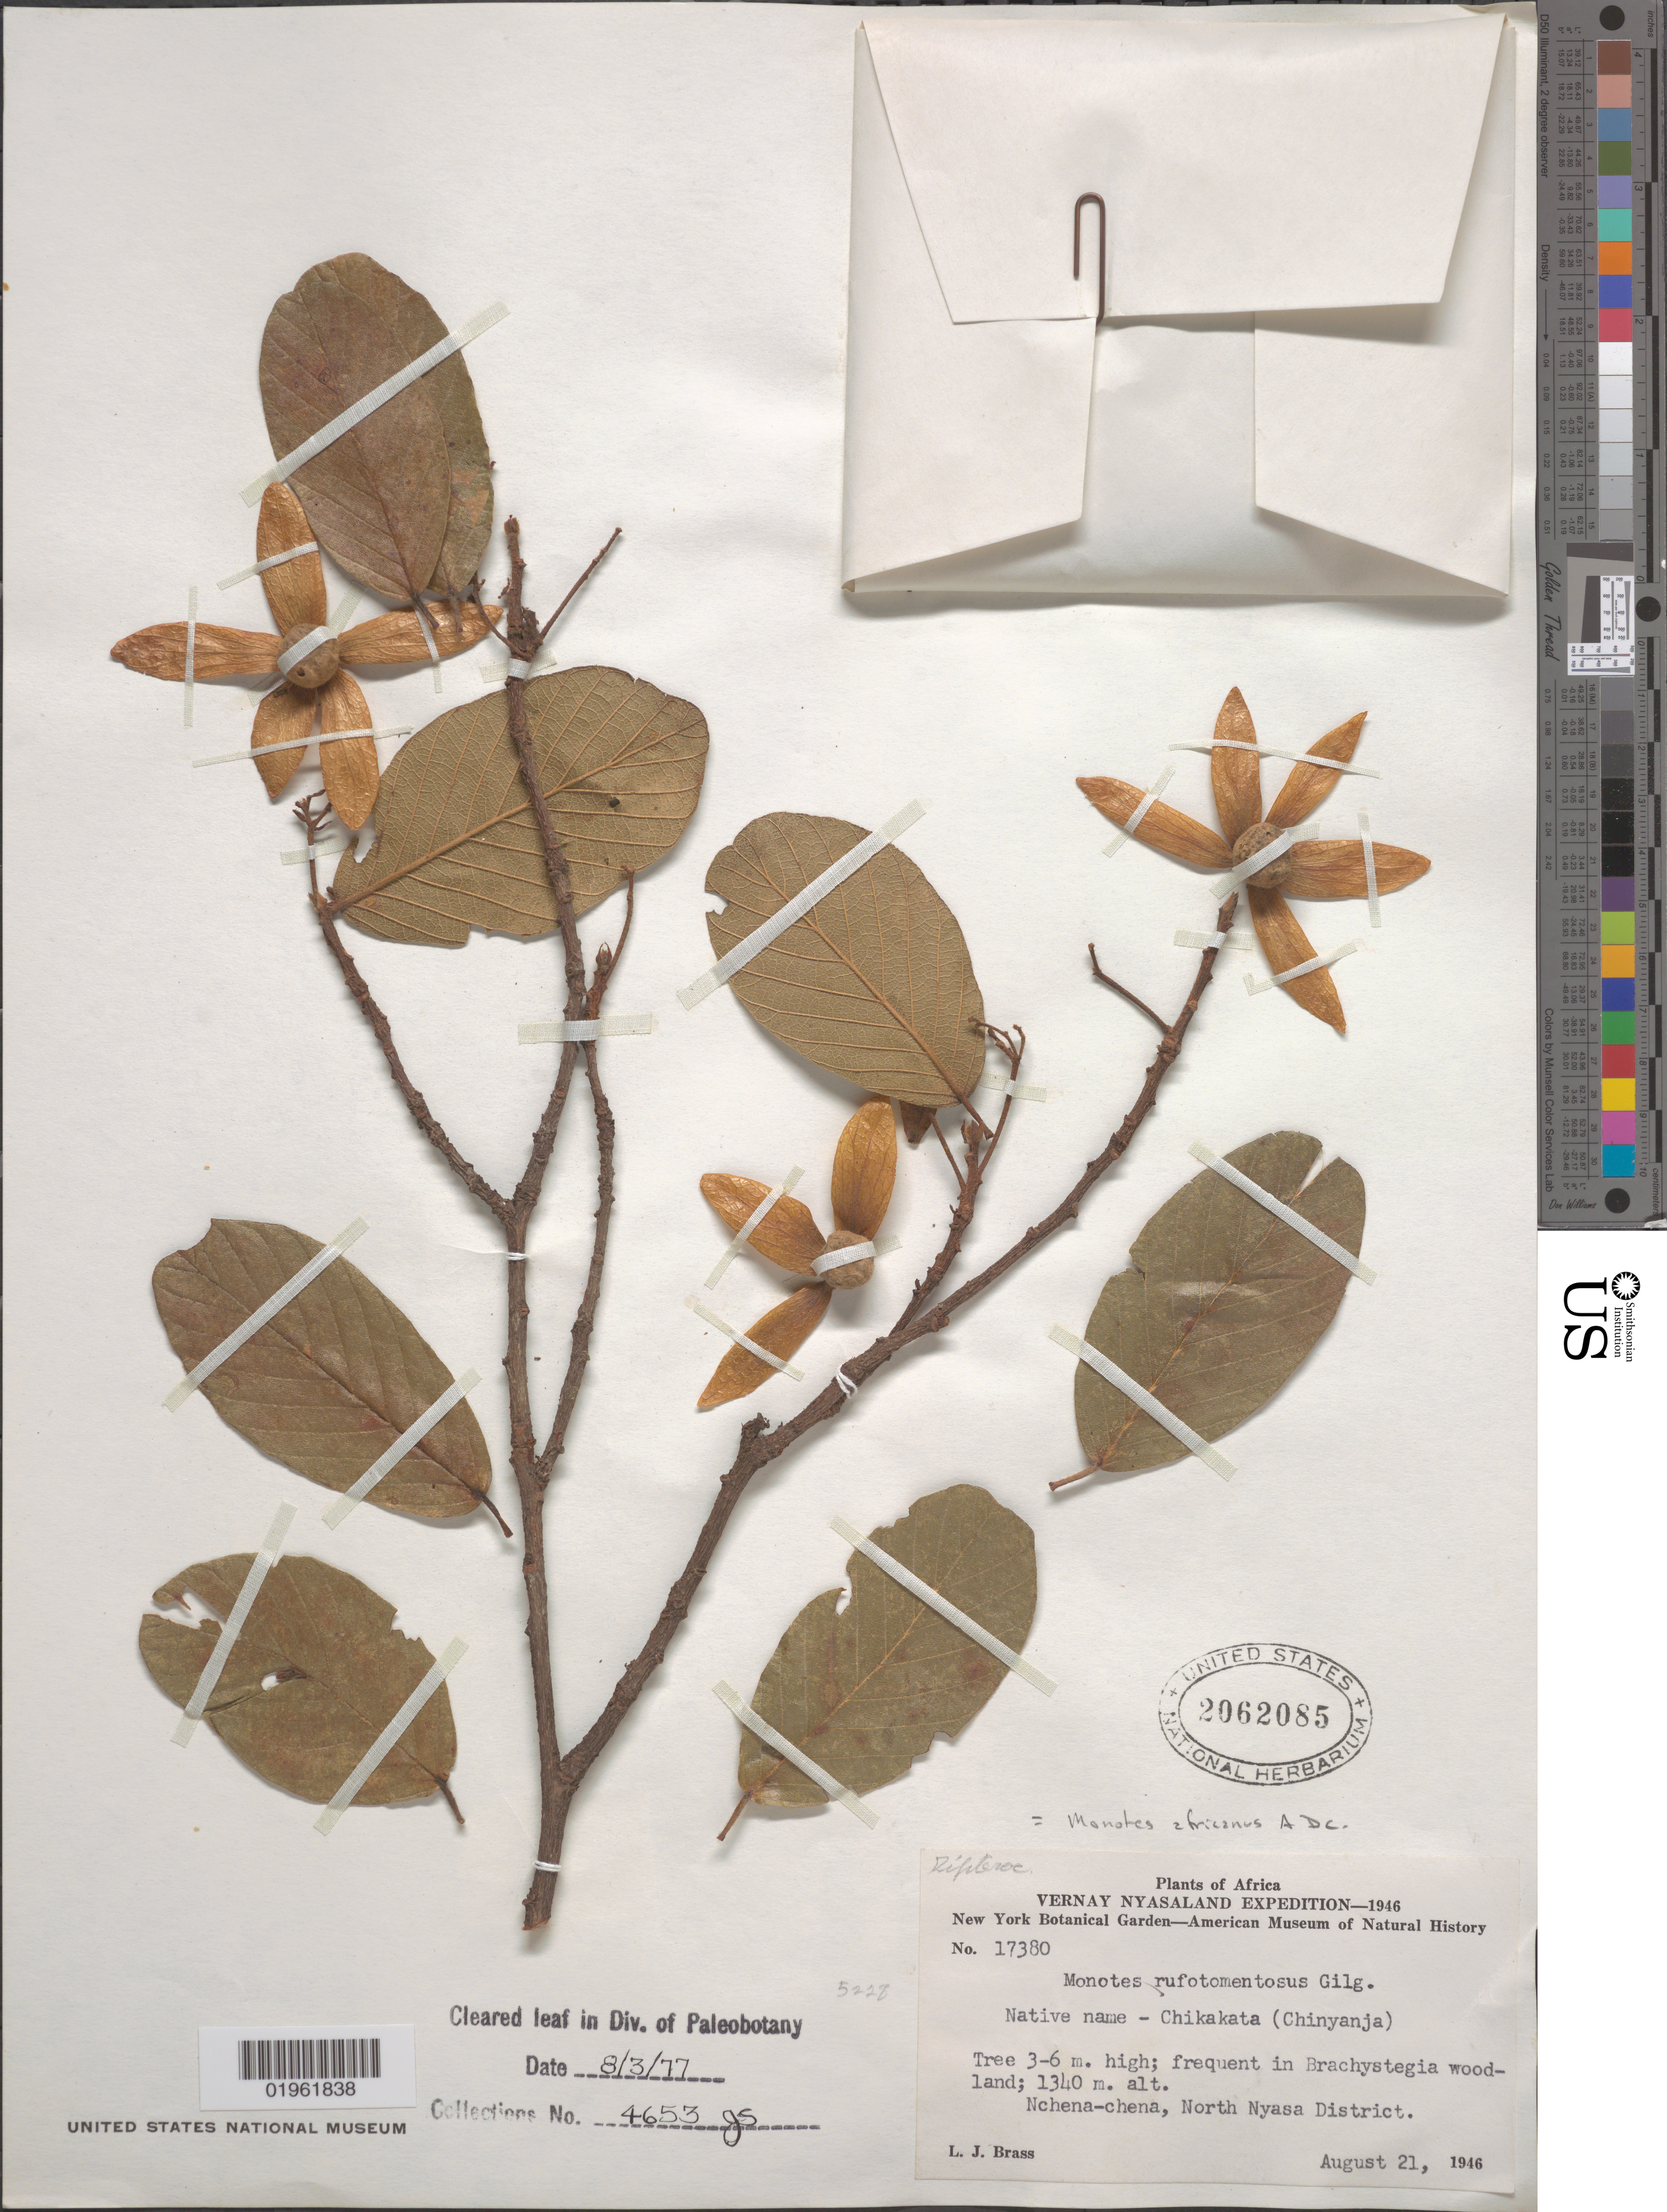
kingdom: Plantae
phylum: Tracheophyta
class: Magnoliopsida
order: Malvales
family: Dipterocarpaceae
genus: Monotes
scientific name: Monotes africanus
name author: Welw. & Kirk ex A. DC.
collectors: L. J. Brass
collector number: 17380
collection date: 1946-08-21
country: Malawi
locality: Vernay Nyasaland, Nchena-chena, North Nyasa District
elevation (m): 1340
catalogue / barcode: US 2062085